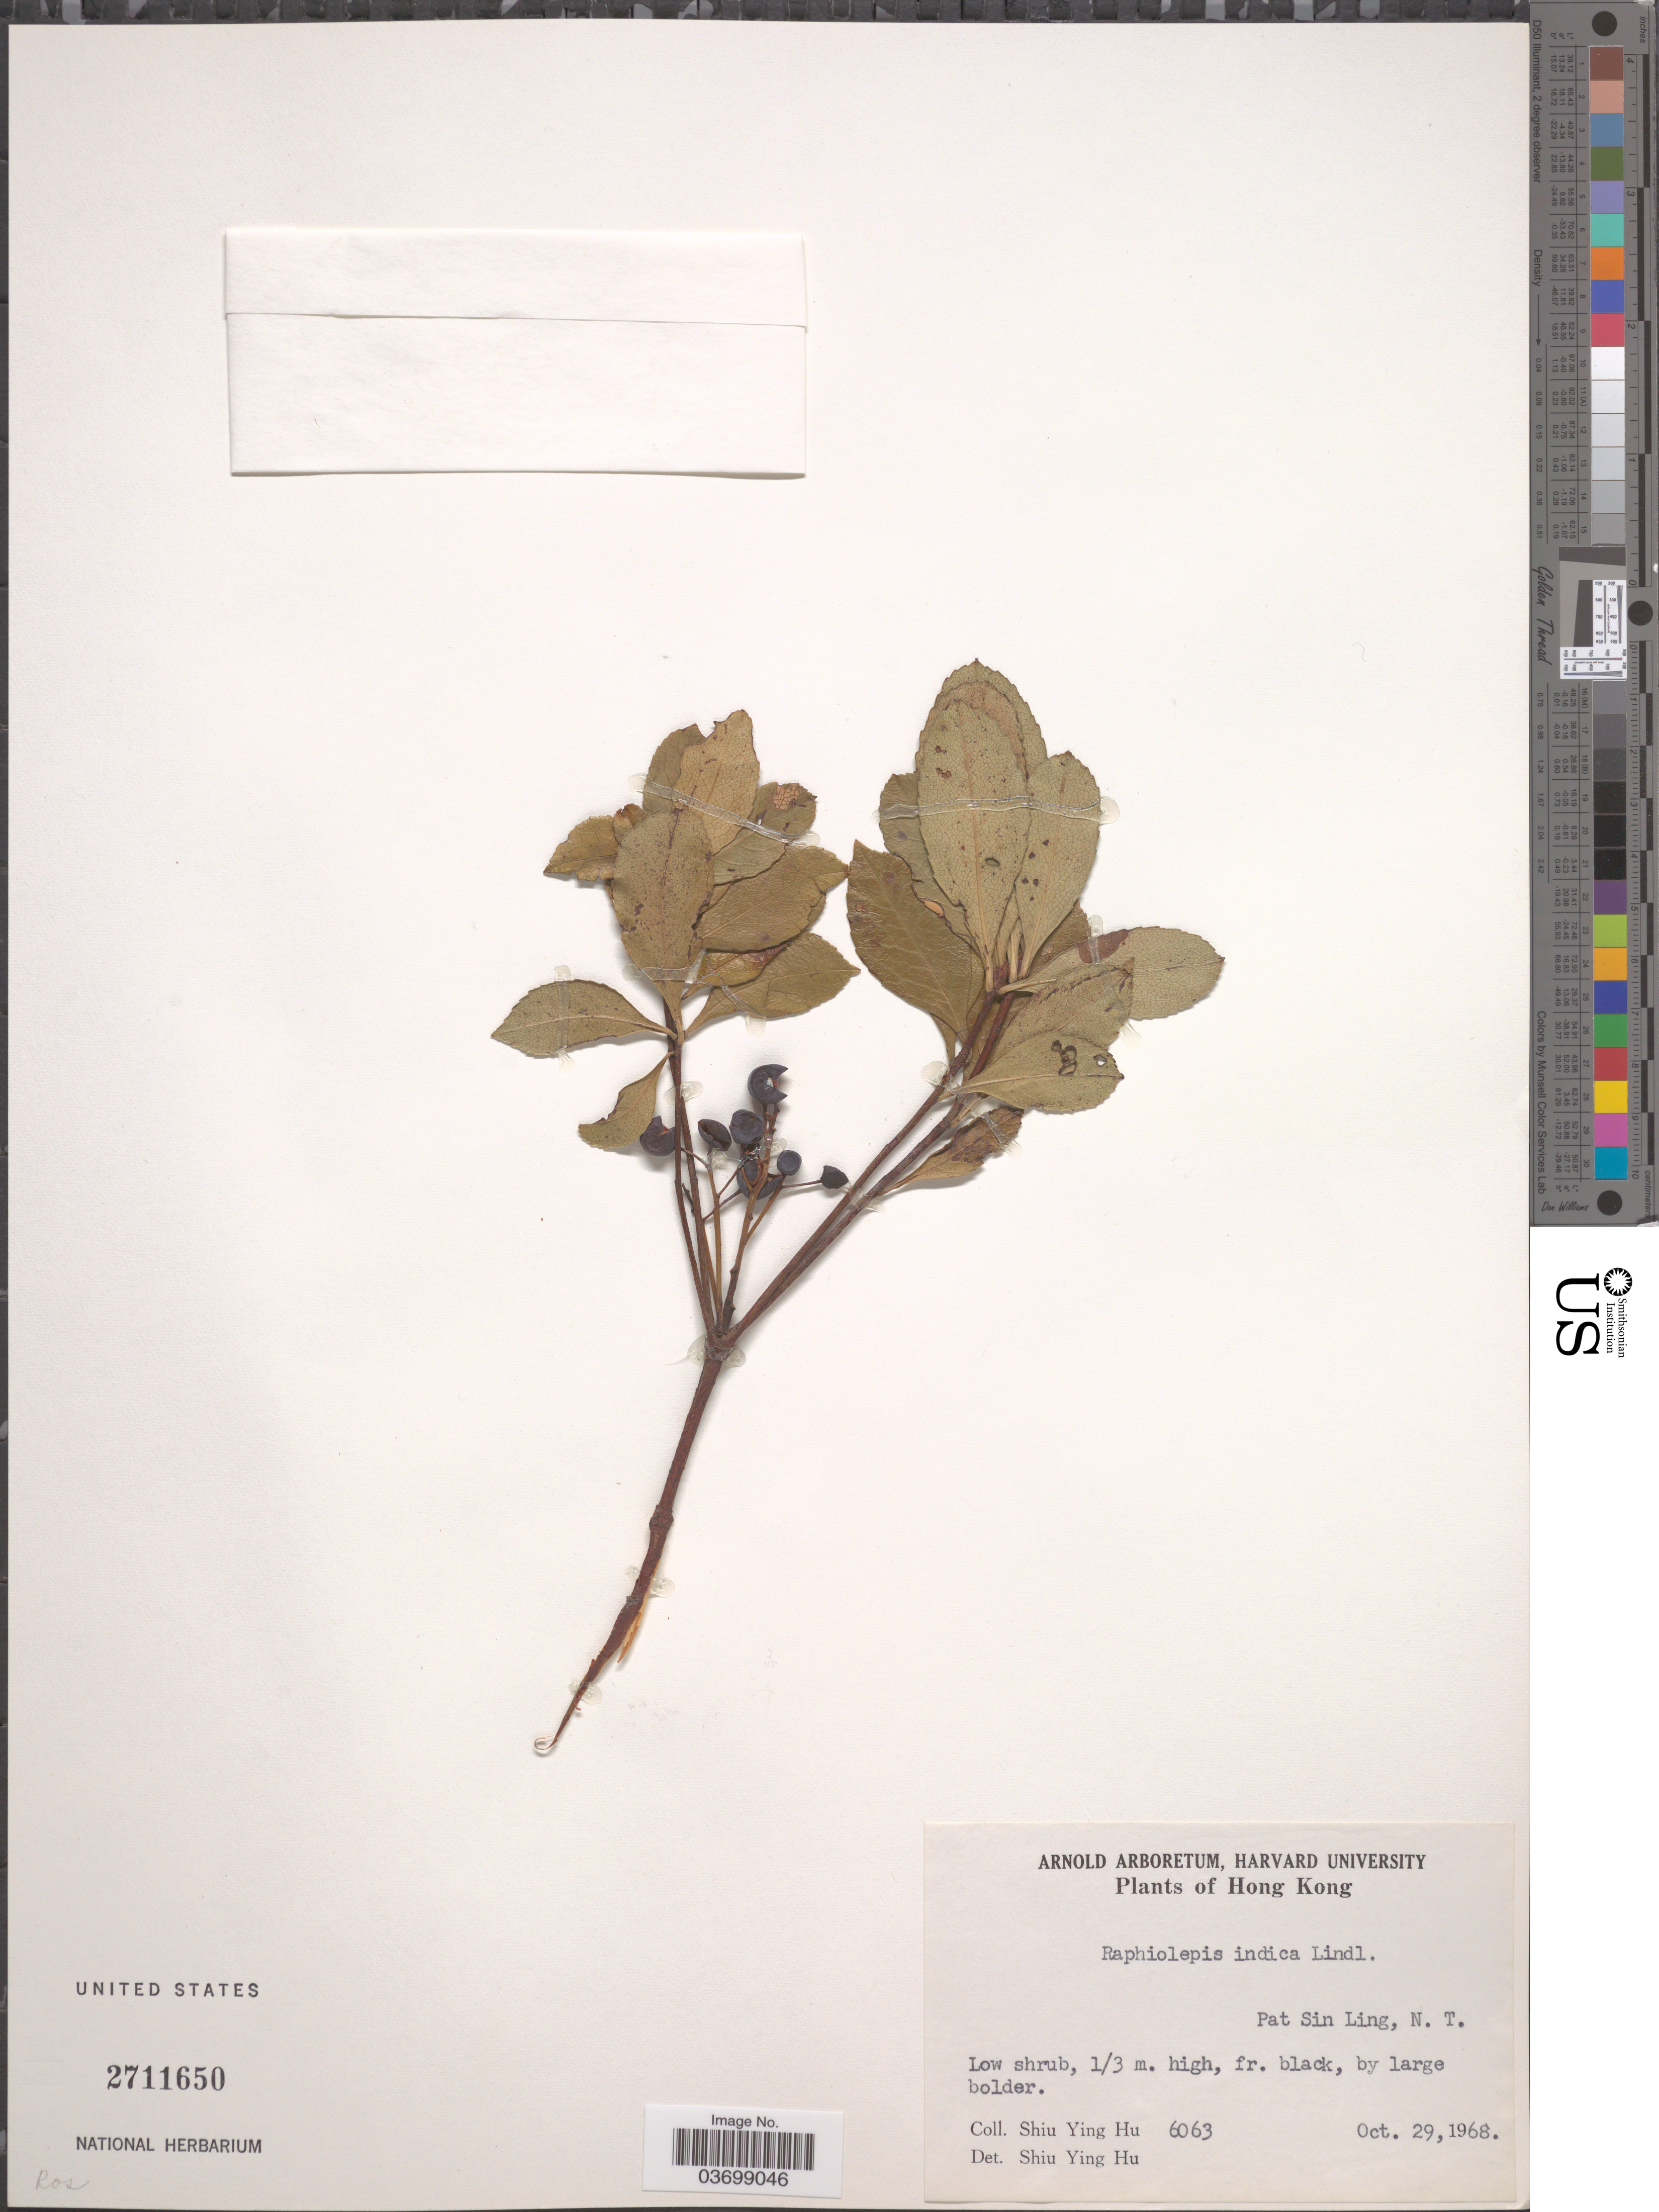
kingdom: Plantae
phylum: Tracheophyta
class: Magnoliopsida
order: Rosales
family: Rosaceae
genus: Rhaphiolepis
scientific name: Rhaphiolepis indica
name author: (L.) Lindl.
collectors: S. Y. Hu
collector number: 6063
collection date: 1968-10-29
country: China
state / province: Hong Kong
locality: Pat Sin Ling, N. T.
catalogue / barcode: US 2711650